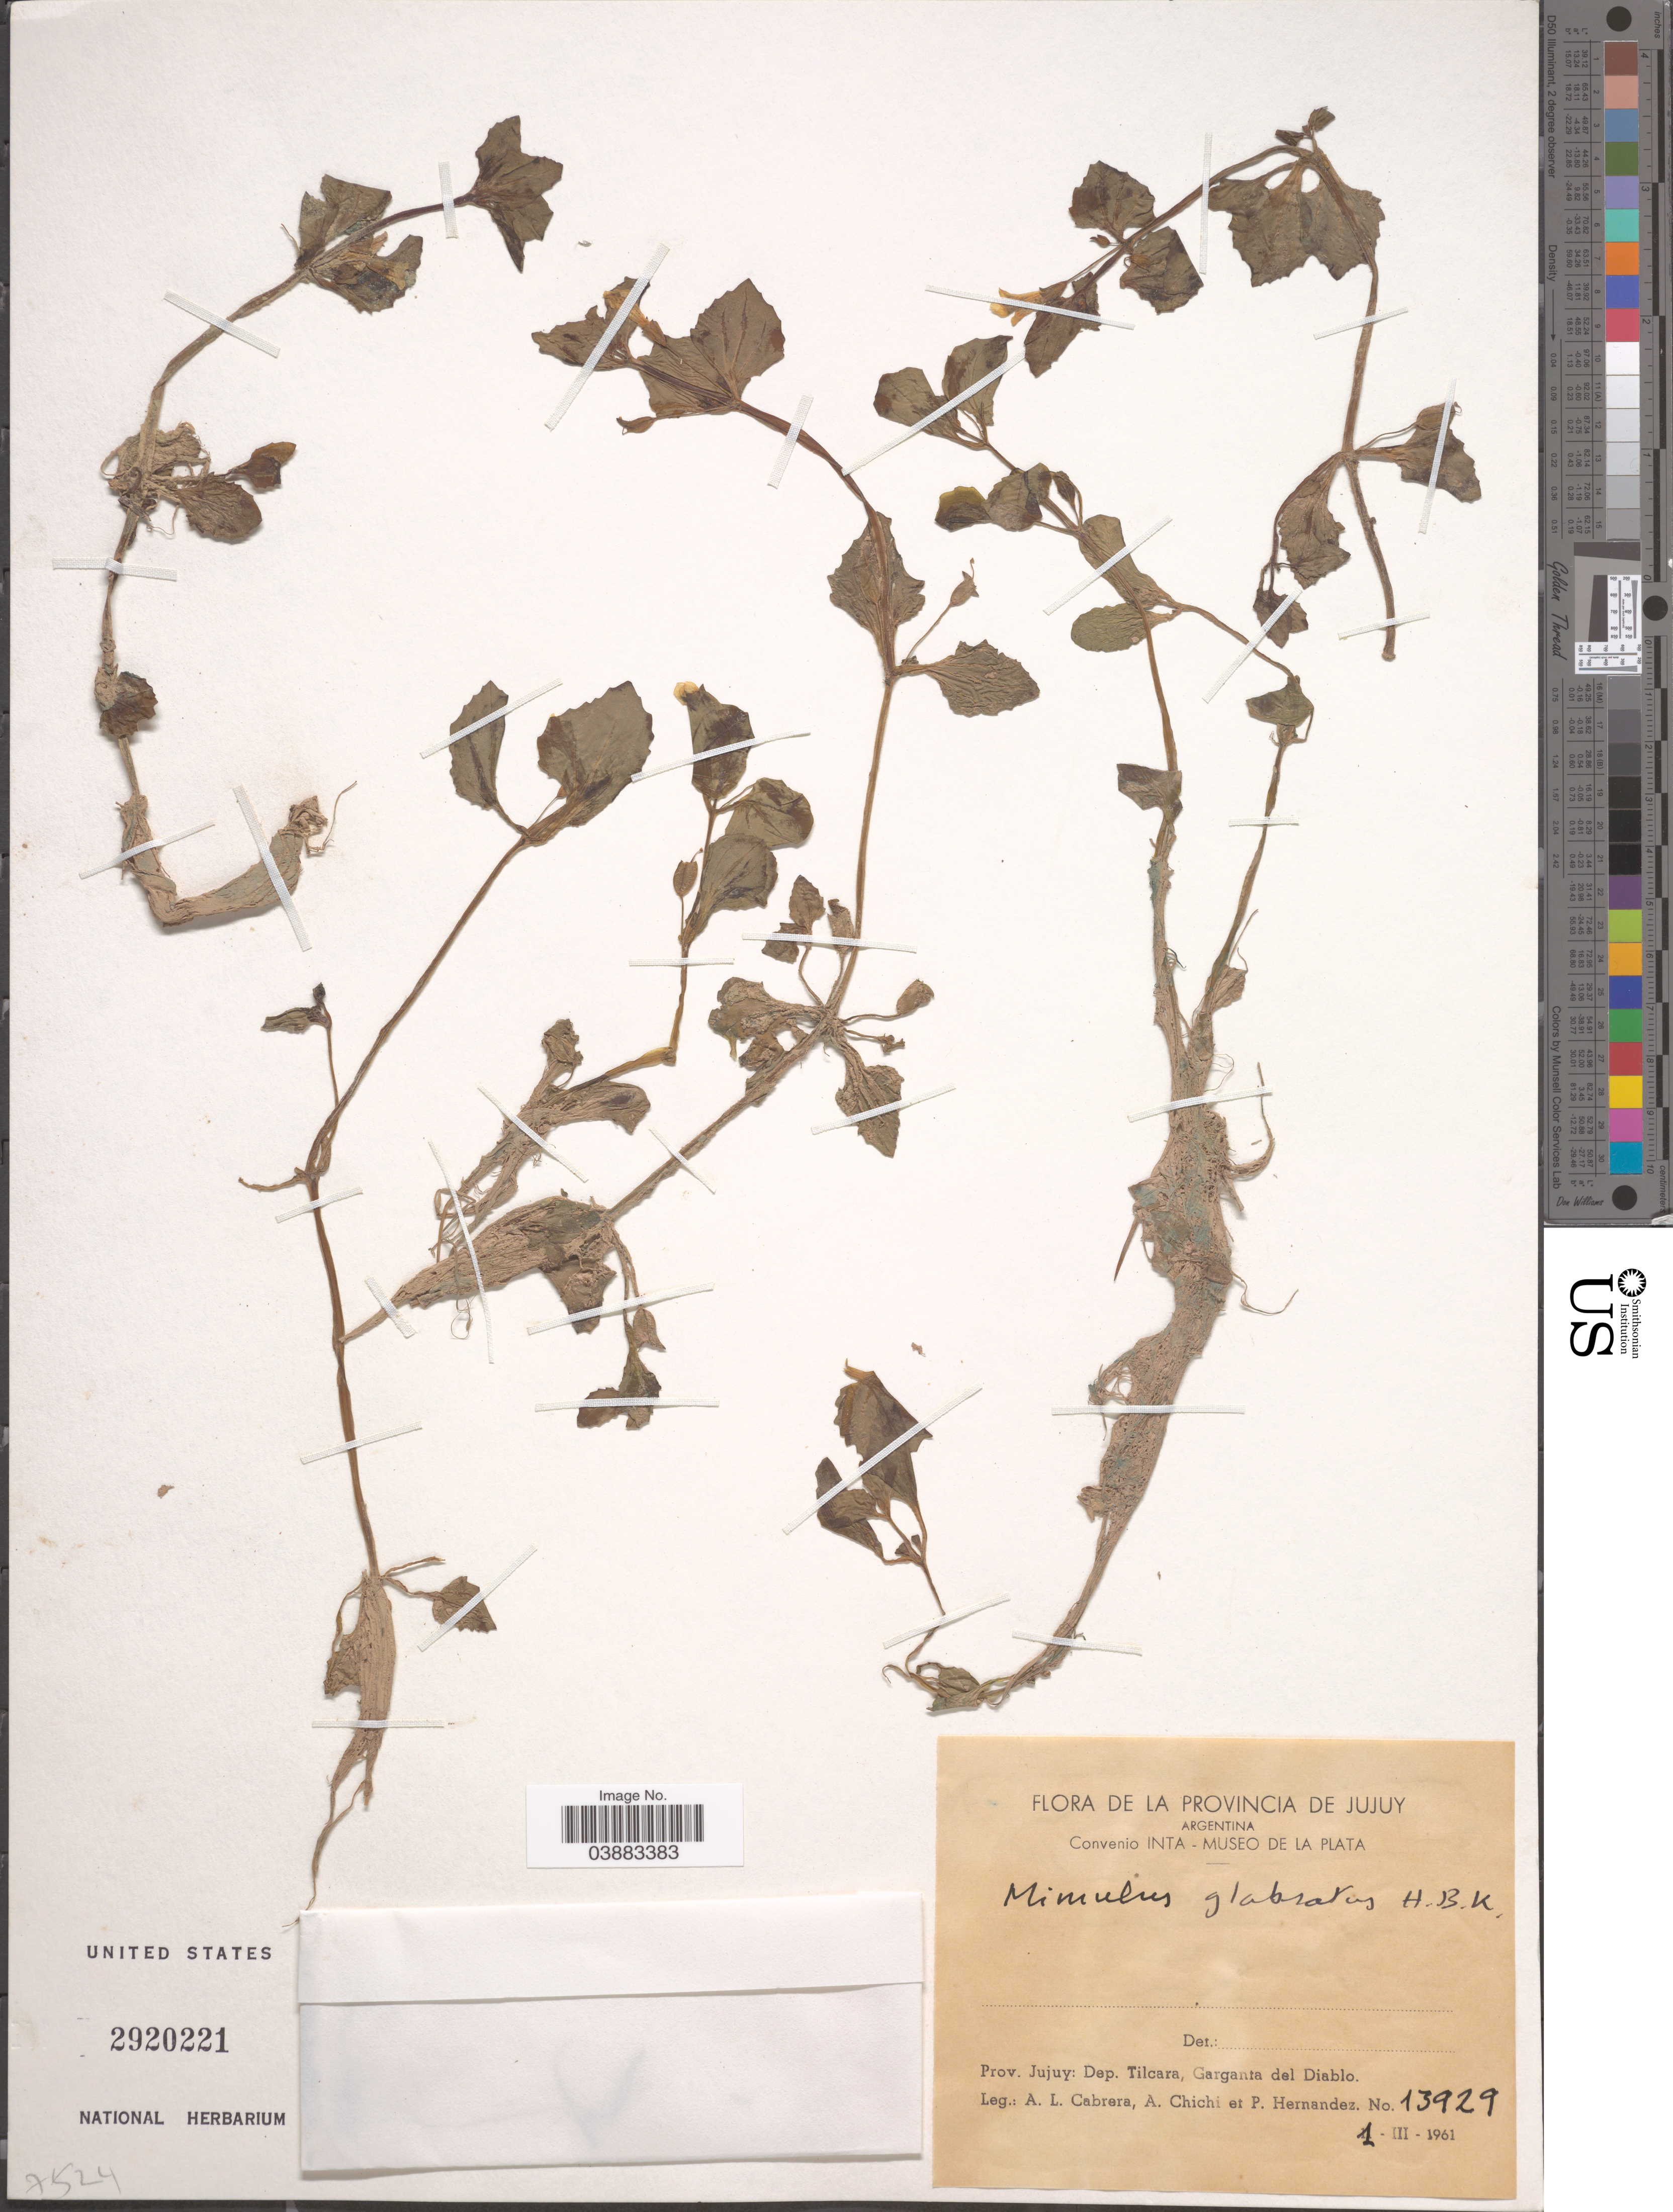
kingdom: Plantae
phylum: Tracheophyta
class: Magnoliopsida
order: Lamiales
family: Phrymaceae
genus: Mimulus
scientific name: Mimulus glabratus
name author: Kunth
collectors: A. L. Cabrera, A. Chichi & P. Hernandez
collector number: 13929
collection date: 1961-03-01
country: Argentina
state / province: Jujuy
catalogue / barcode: US 2920221